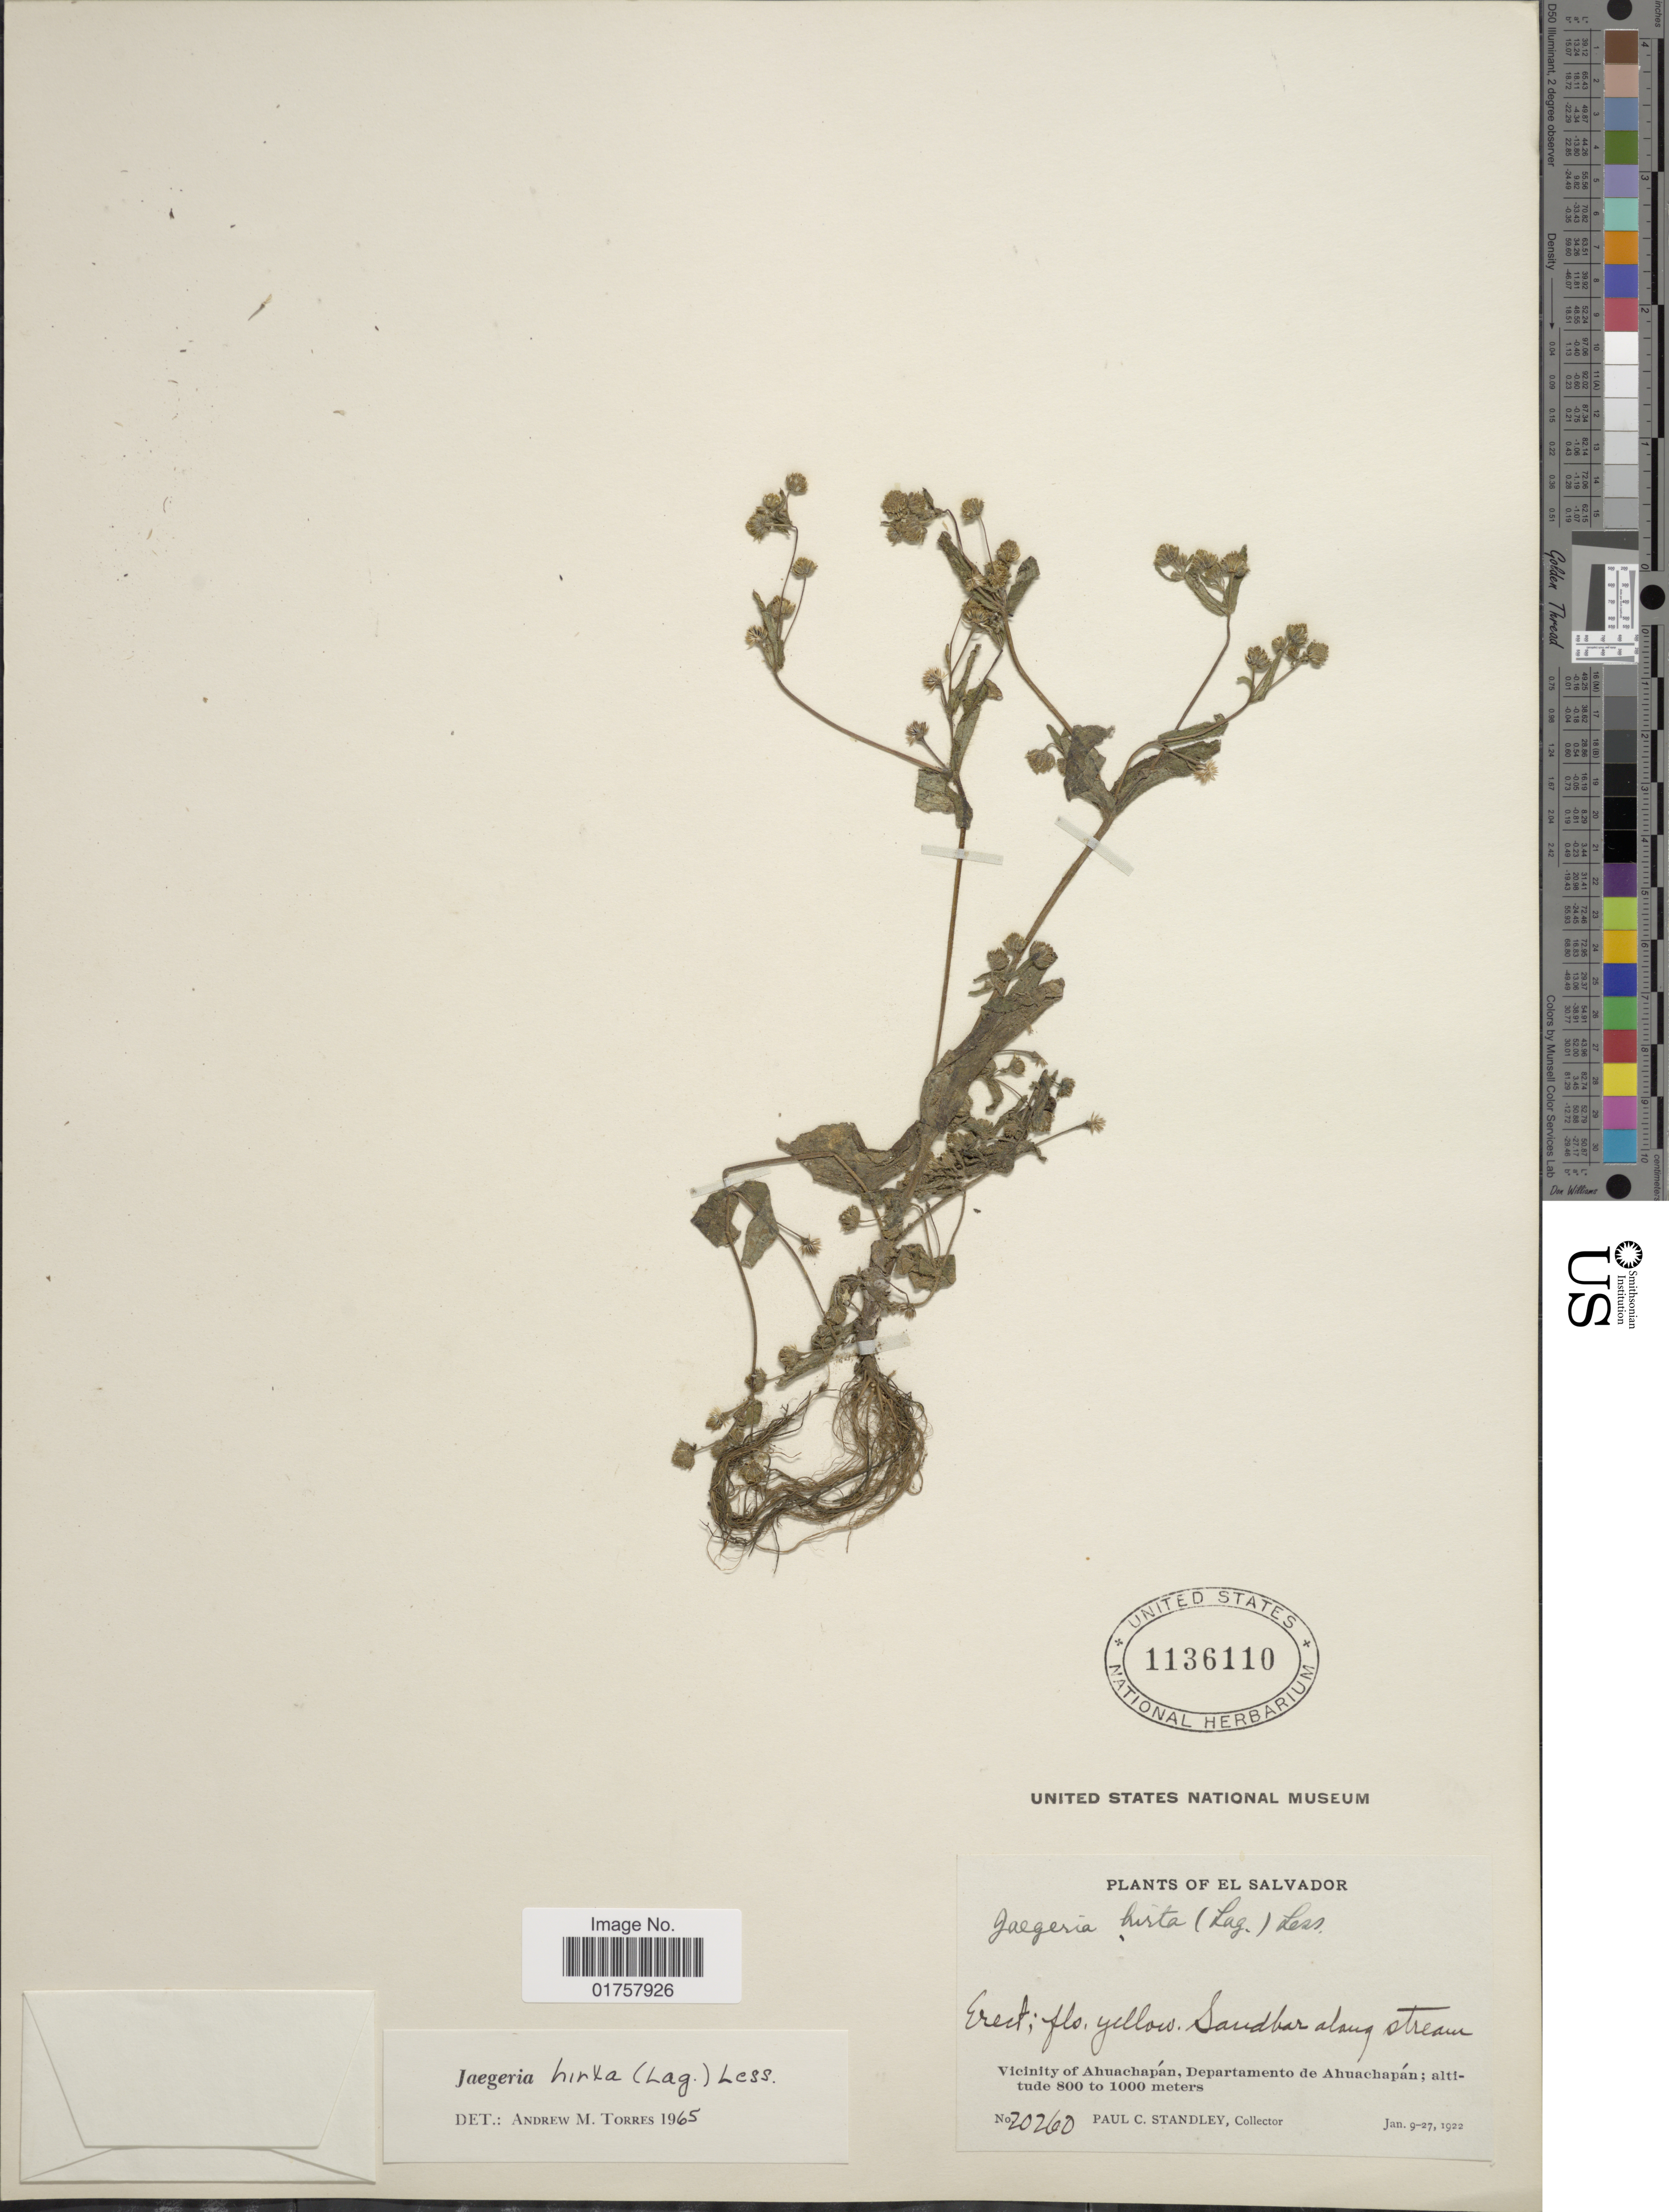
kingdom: Plantae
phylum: Tracheophyta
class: Magnoliopsida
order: Asterales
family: Asteraceae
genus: Jaegeria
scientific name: Jaegeria hirta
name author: (Lag.) Less.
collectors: P. C. Standley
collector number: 20260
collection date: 1922-01-09/1922-01-27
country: El Salvador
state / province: Ahuachapan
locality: Sandbar along stream, Vicinity of Ahuachapán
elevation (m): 800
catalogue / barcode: US 1136110